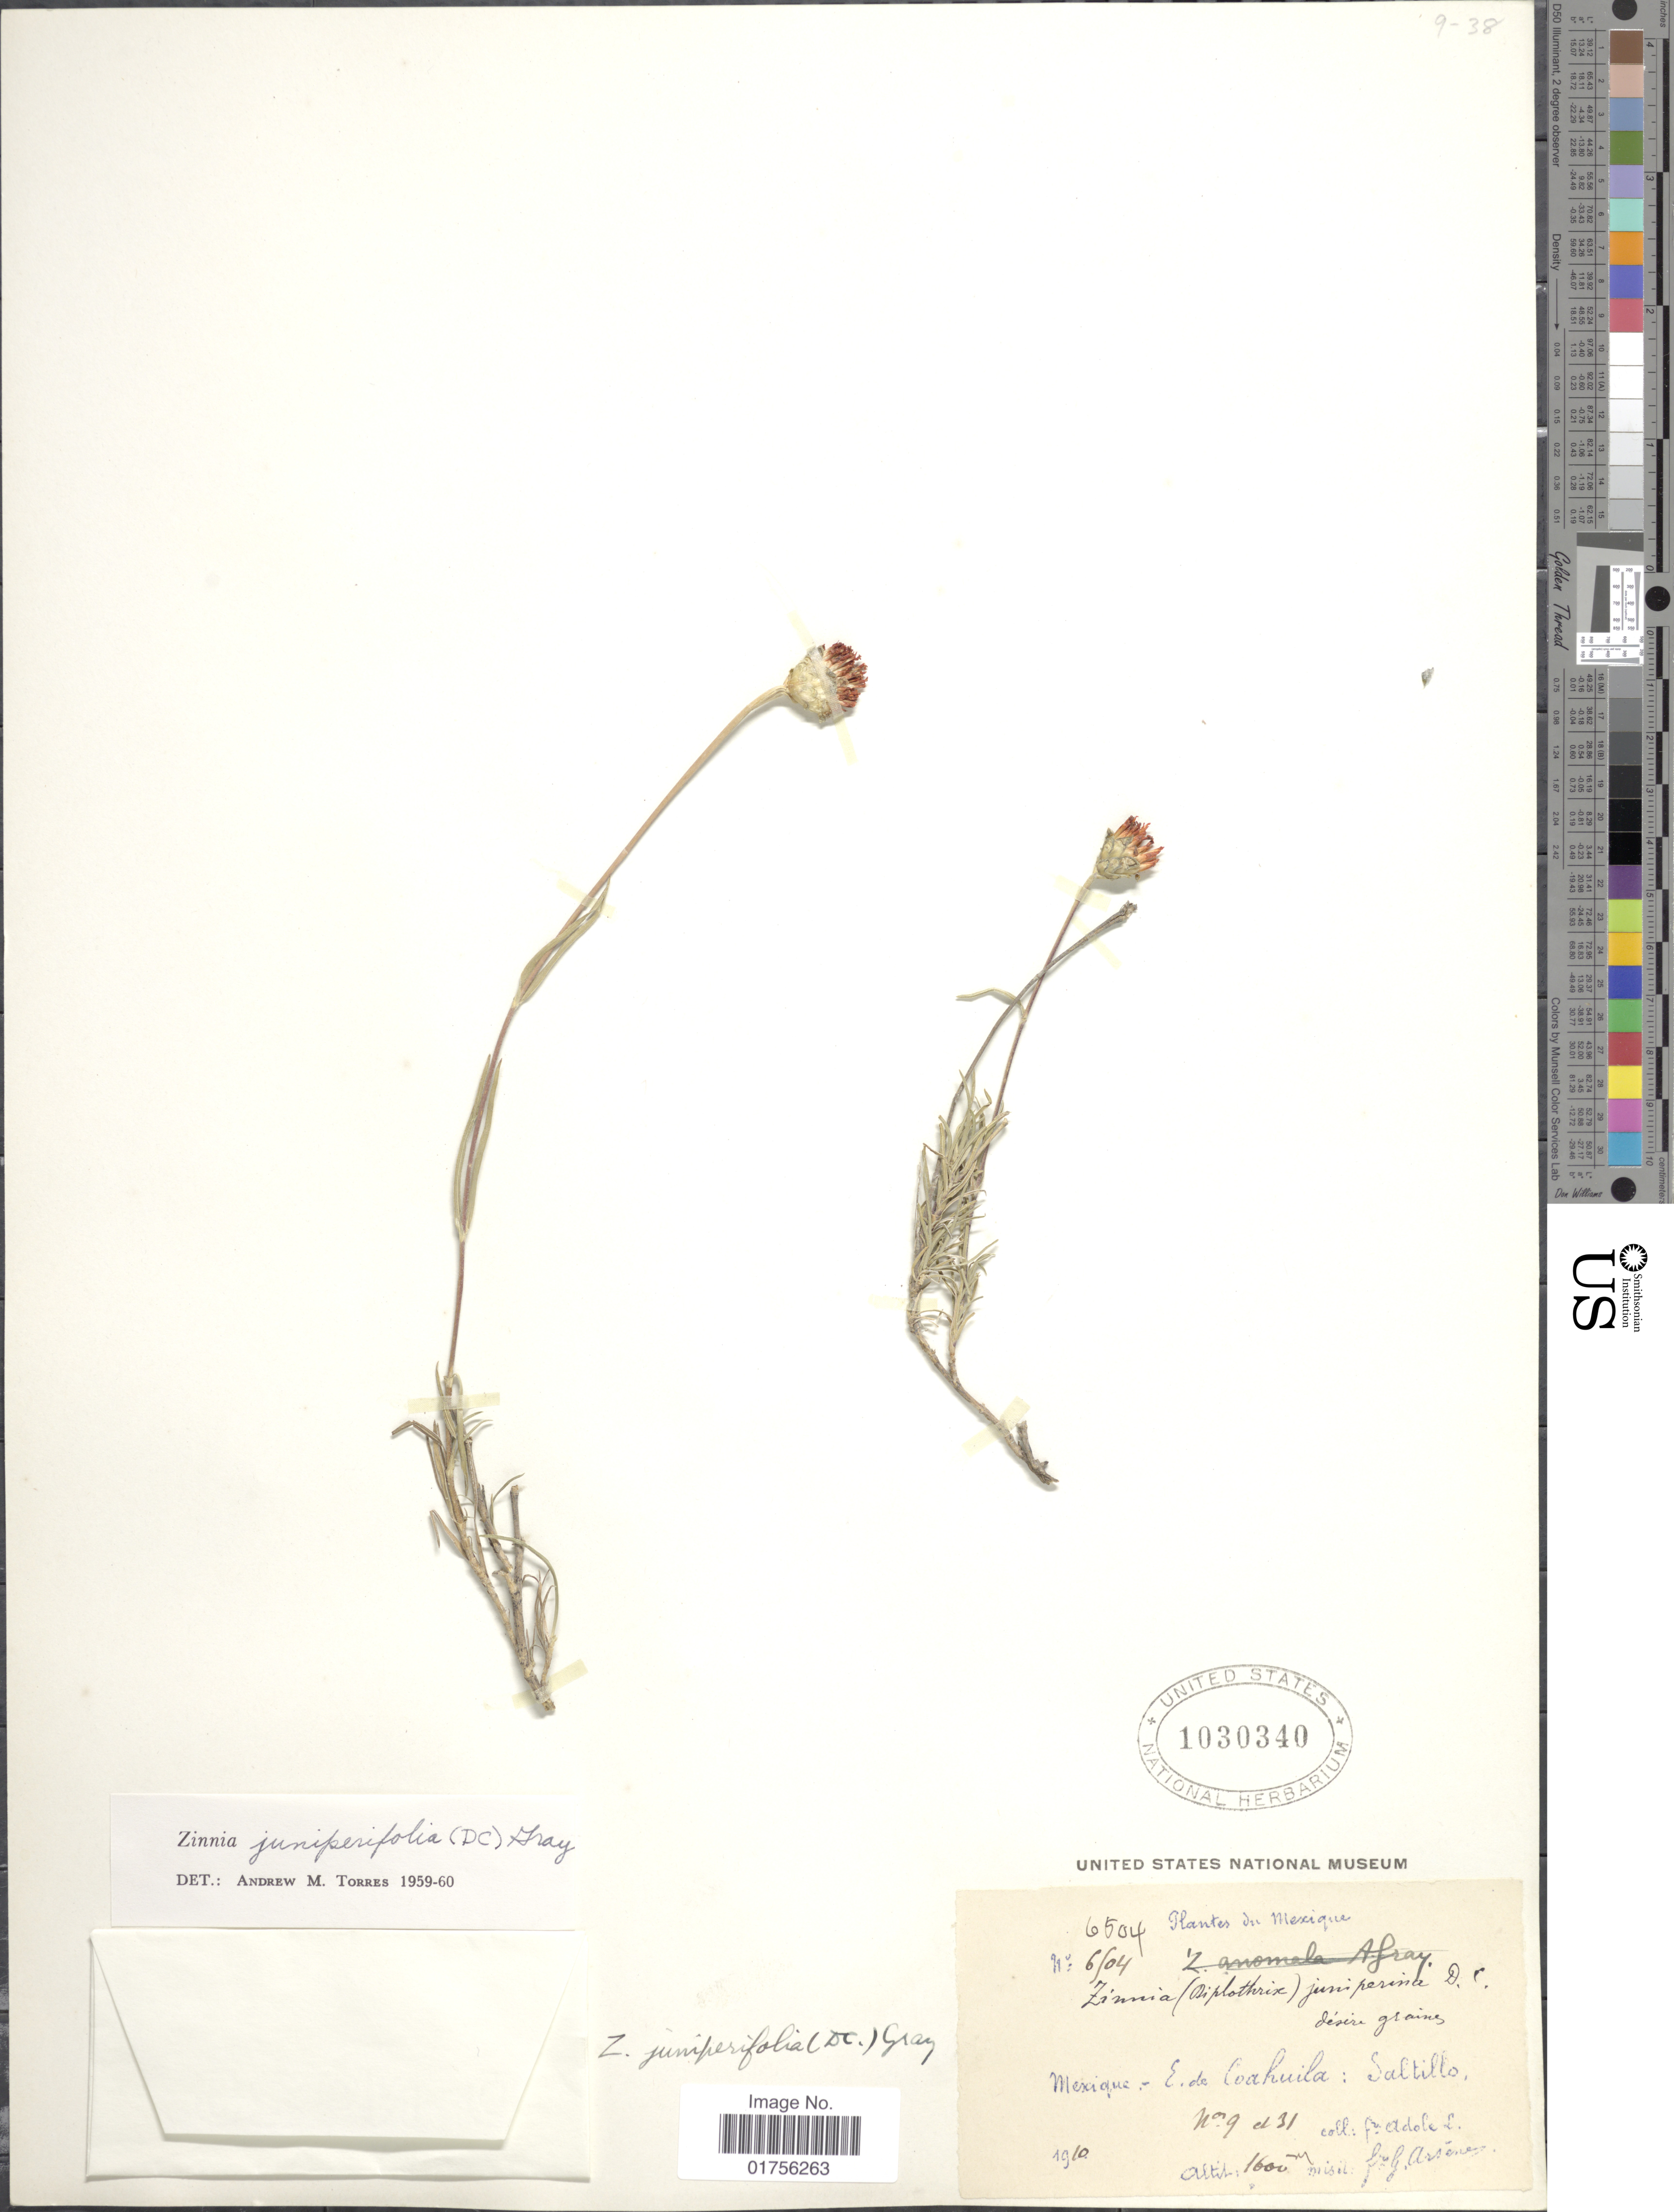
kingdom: Plantae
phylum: Tracheophyta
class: Magnoliopsida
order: Asterales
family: Asteraceae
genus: Zinnia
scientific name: Zinnia juniperifolia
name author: (DC.) A. Gray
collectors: Bro. Adole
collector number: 6504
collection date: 1910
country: Mexico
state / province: Coahuila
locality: Mexique, E. de Coahuila, Saltillo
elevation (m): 1600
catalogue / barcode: US 1030340